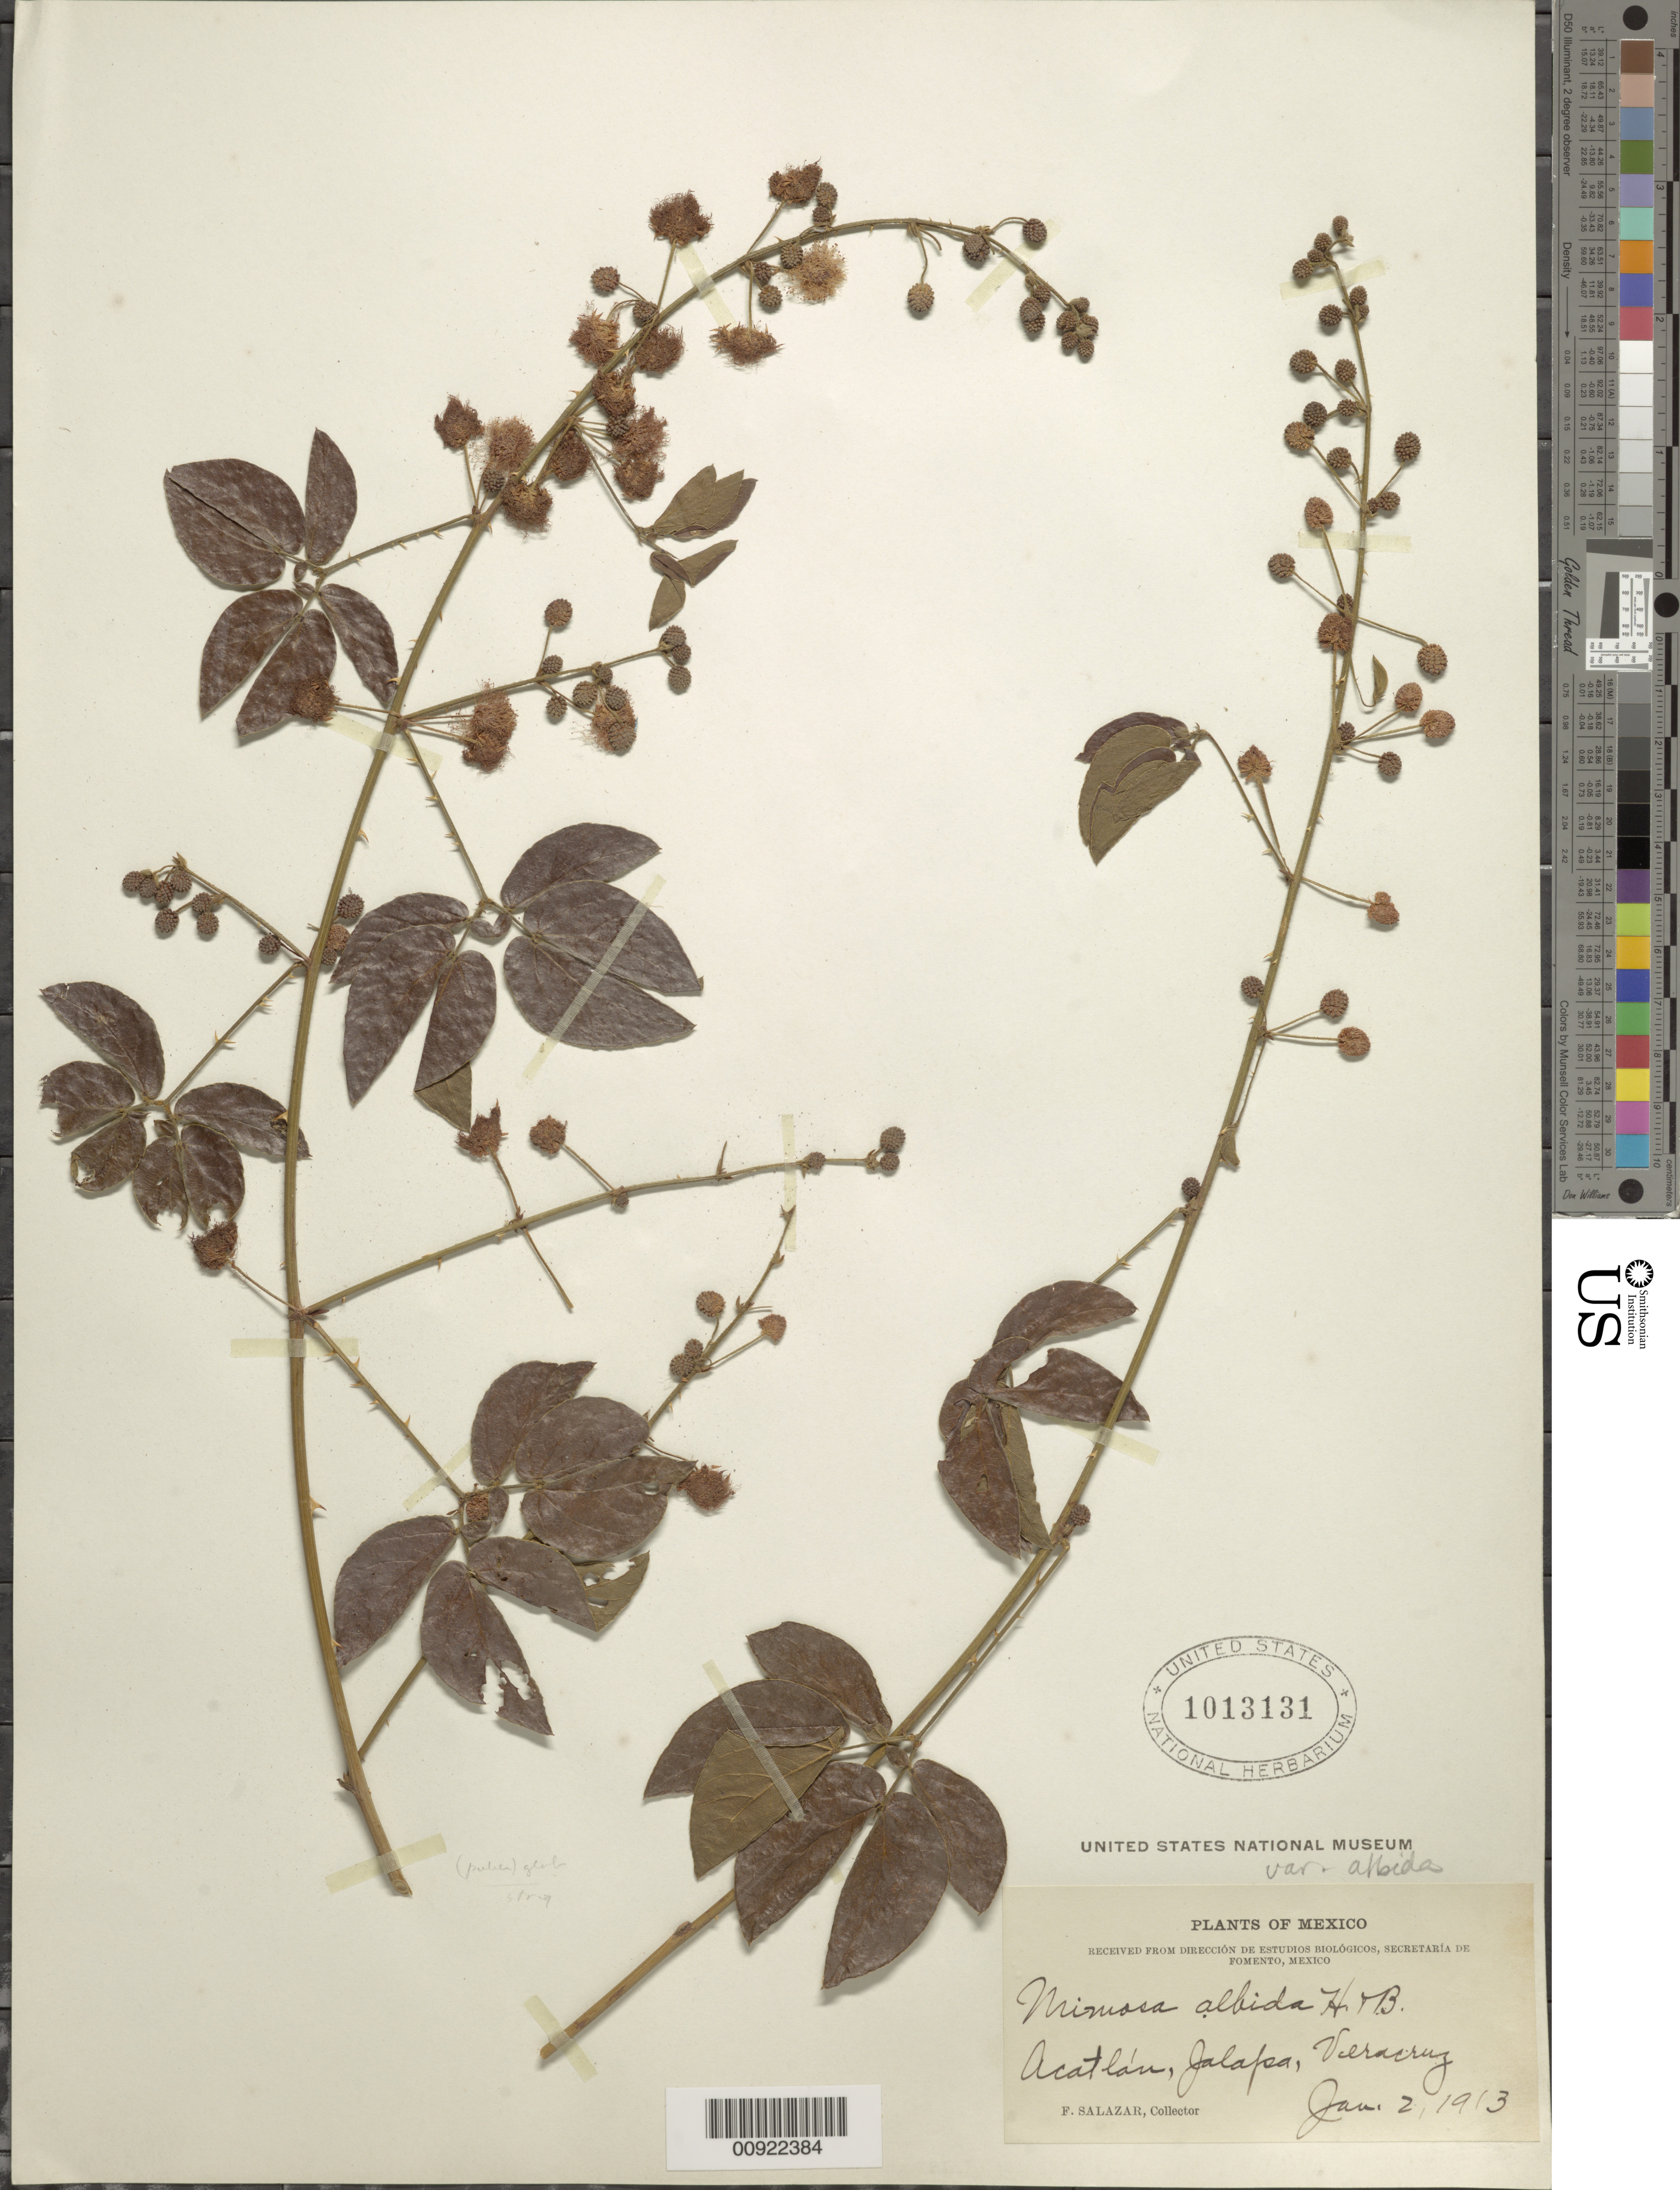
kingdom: Plantae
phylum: Tracheophyta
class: Magnoliopsida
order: Fabales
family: Fabaceae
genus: Mimosa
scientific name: Mimosa albida var. albida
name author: Humb. & Bonpl. ex Willd.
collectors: F. Salazar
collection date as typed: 02 Jan 1913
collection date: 1913-01-02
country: Mexico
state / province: Veracruz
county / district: Jalapa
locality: Acatlán, Jalapa, Veracruz.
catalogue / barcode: US 1013131